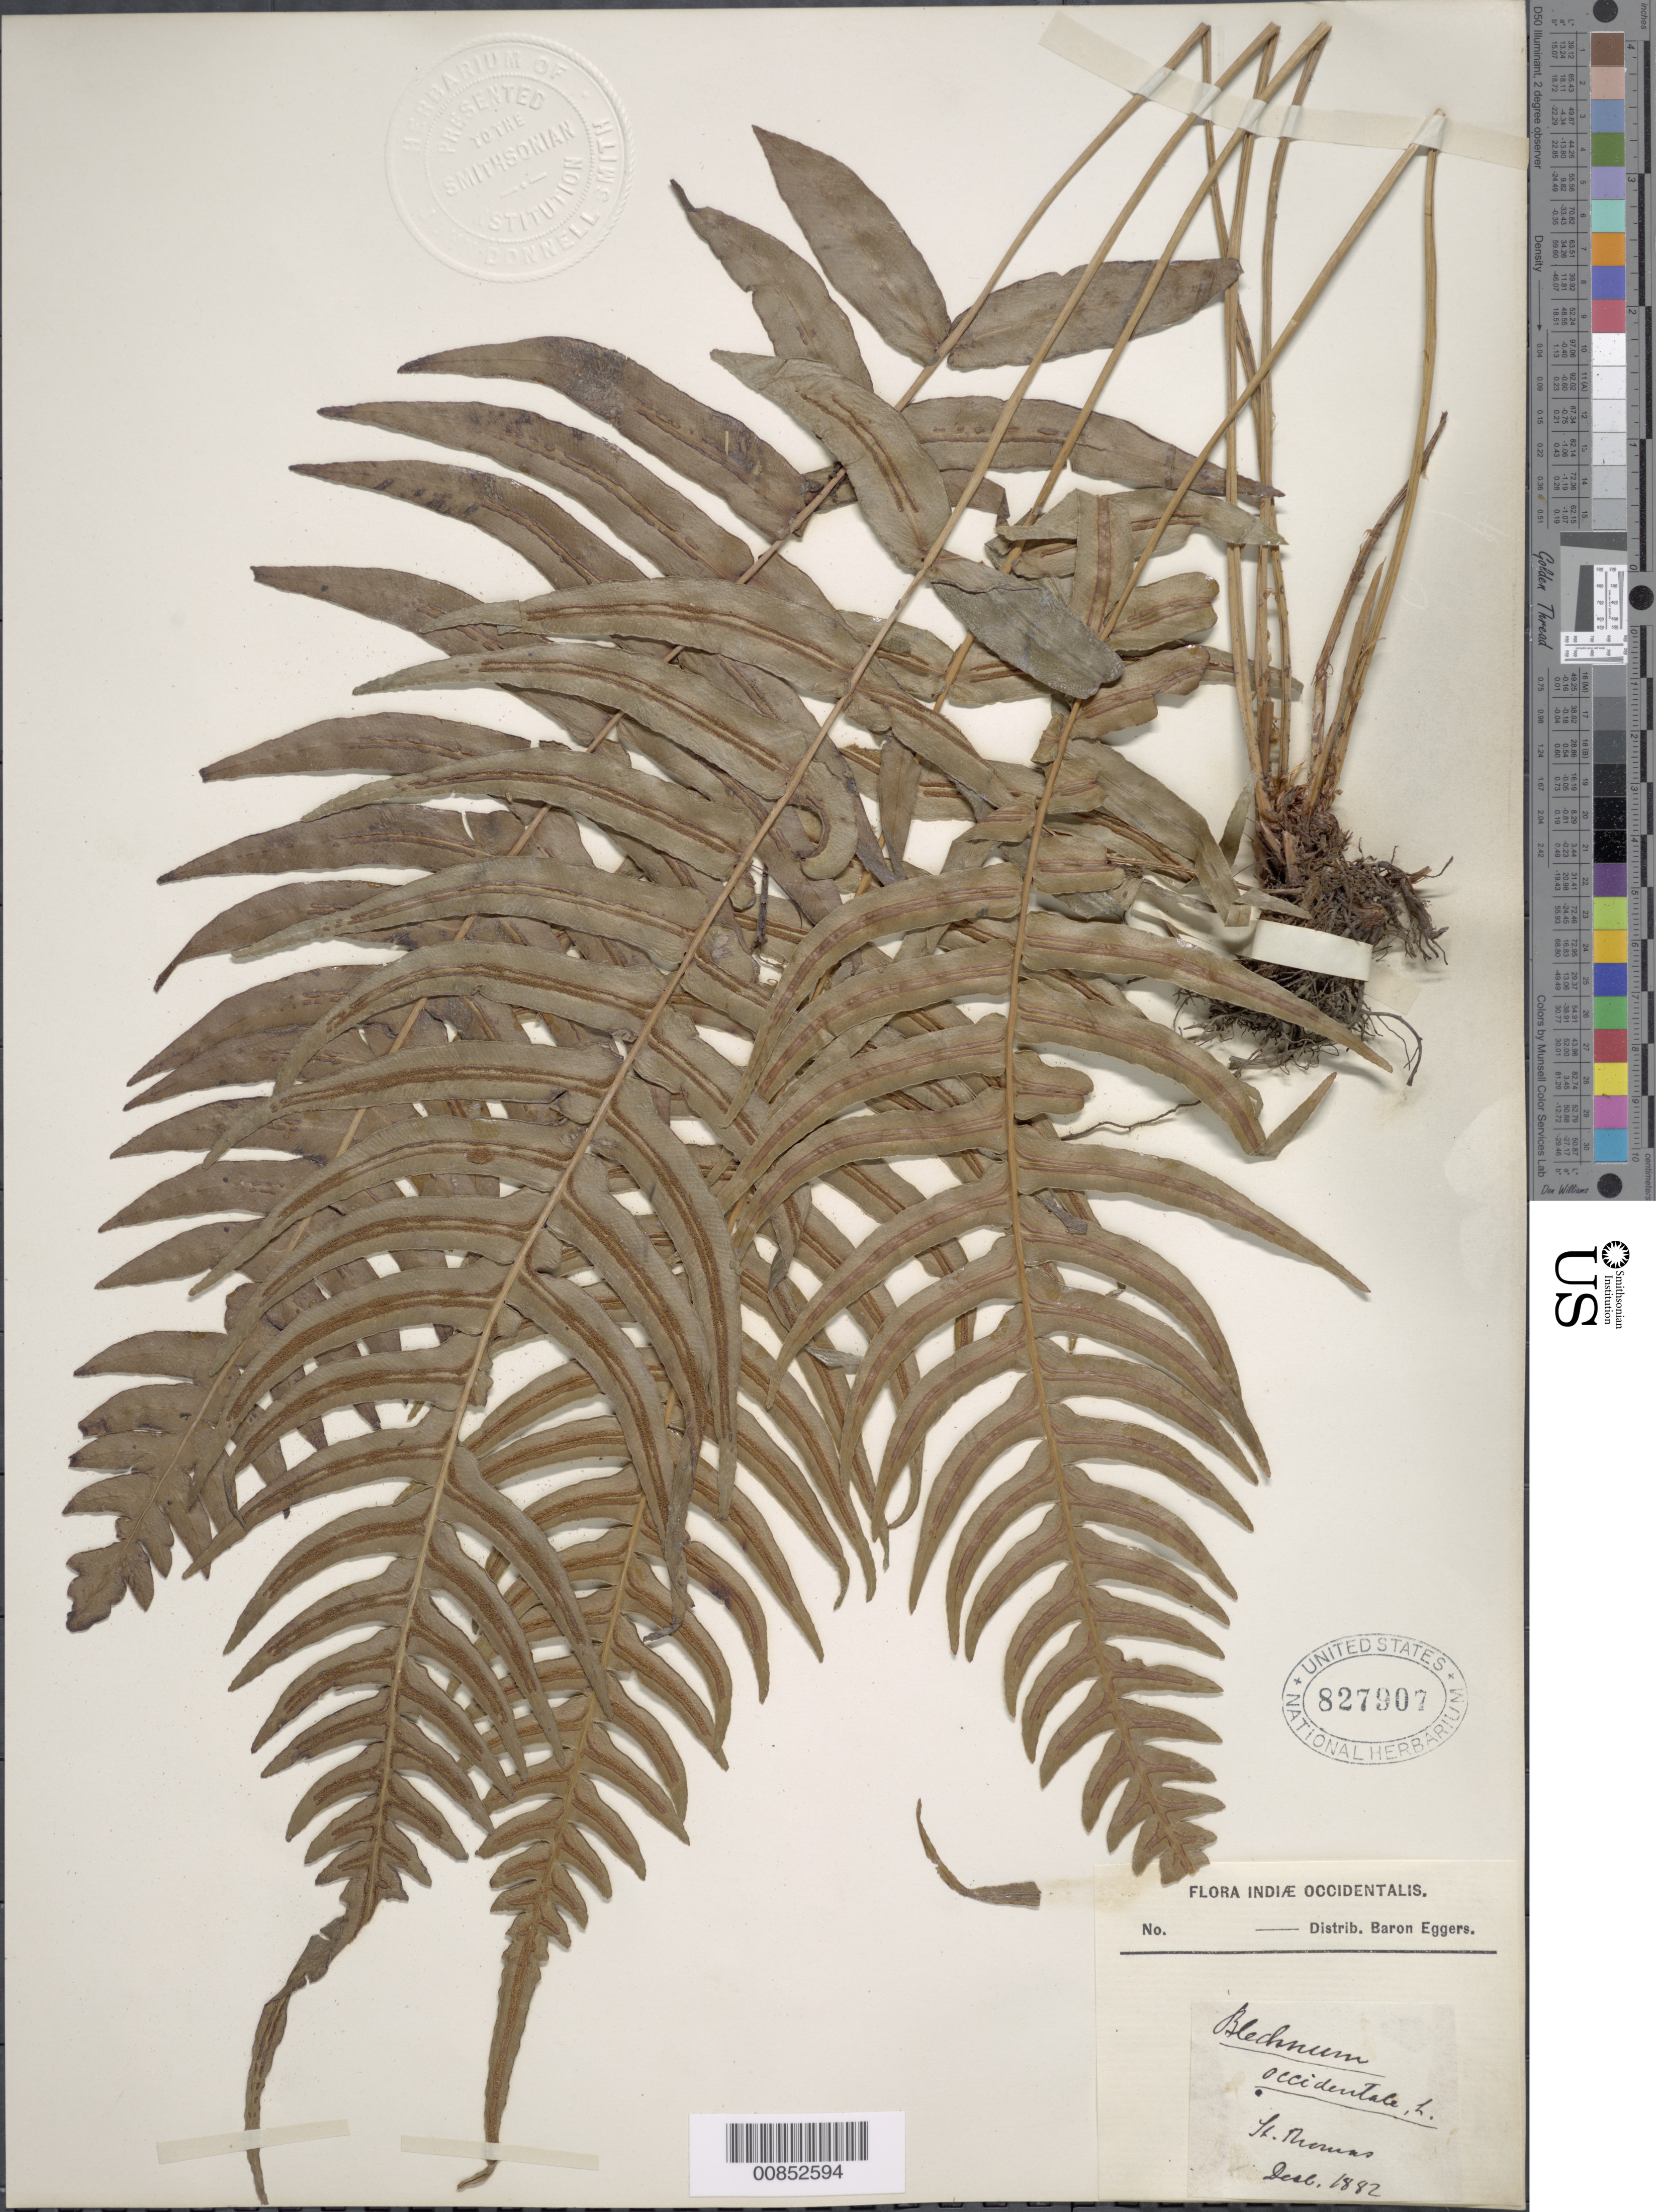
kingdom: Plantae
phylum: Tracheophyta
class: Polypodiopsida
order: Polypodiales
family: Blechnaceae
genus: Blechnum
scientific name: Blechnum occidentale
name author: L.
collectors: H. F. A. von Eggers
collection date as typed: Dec 1882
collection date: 1882-12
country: U.S. Virgin Islands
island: St. Thomas I.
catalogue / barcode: US 827907